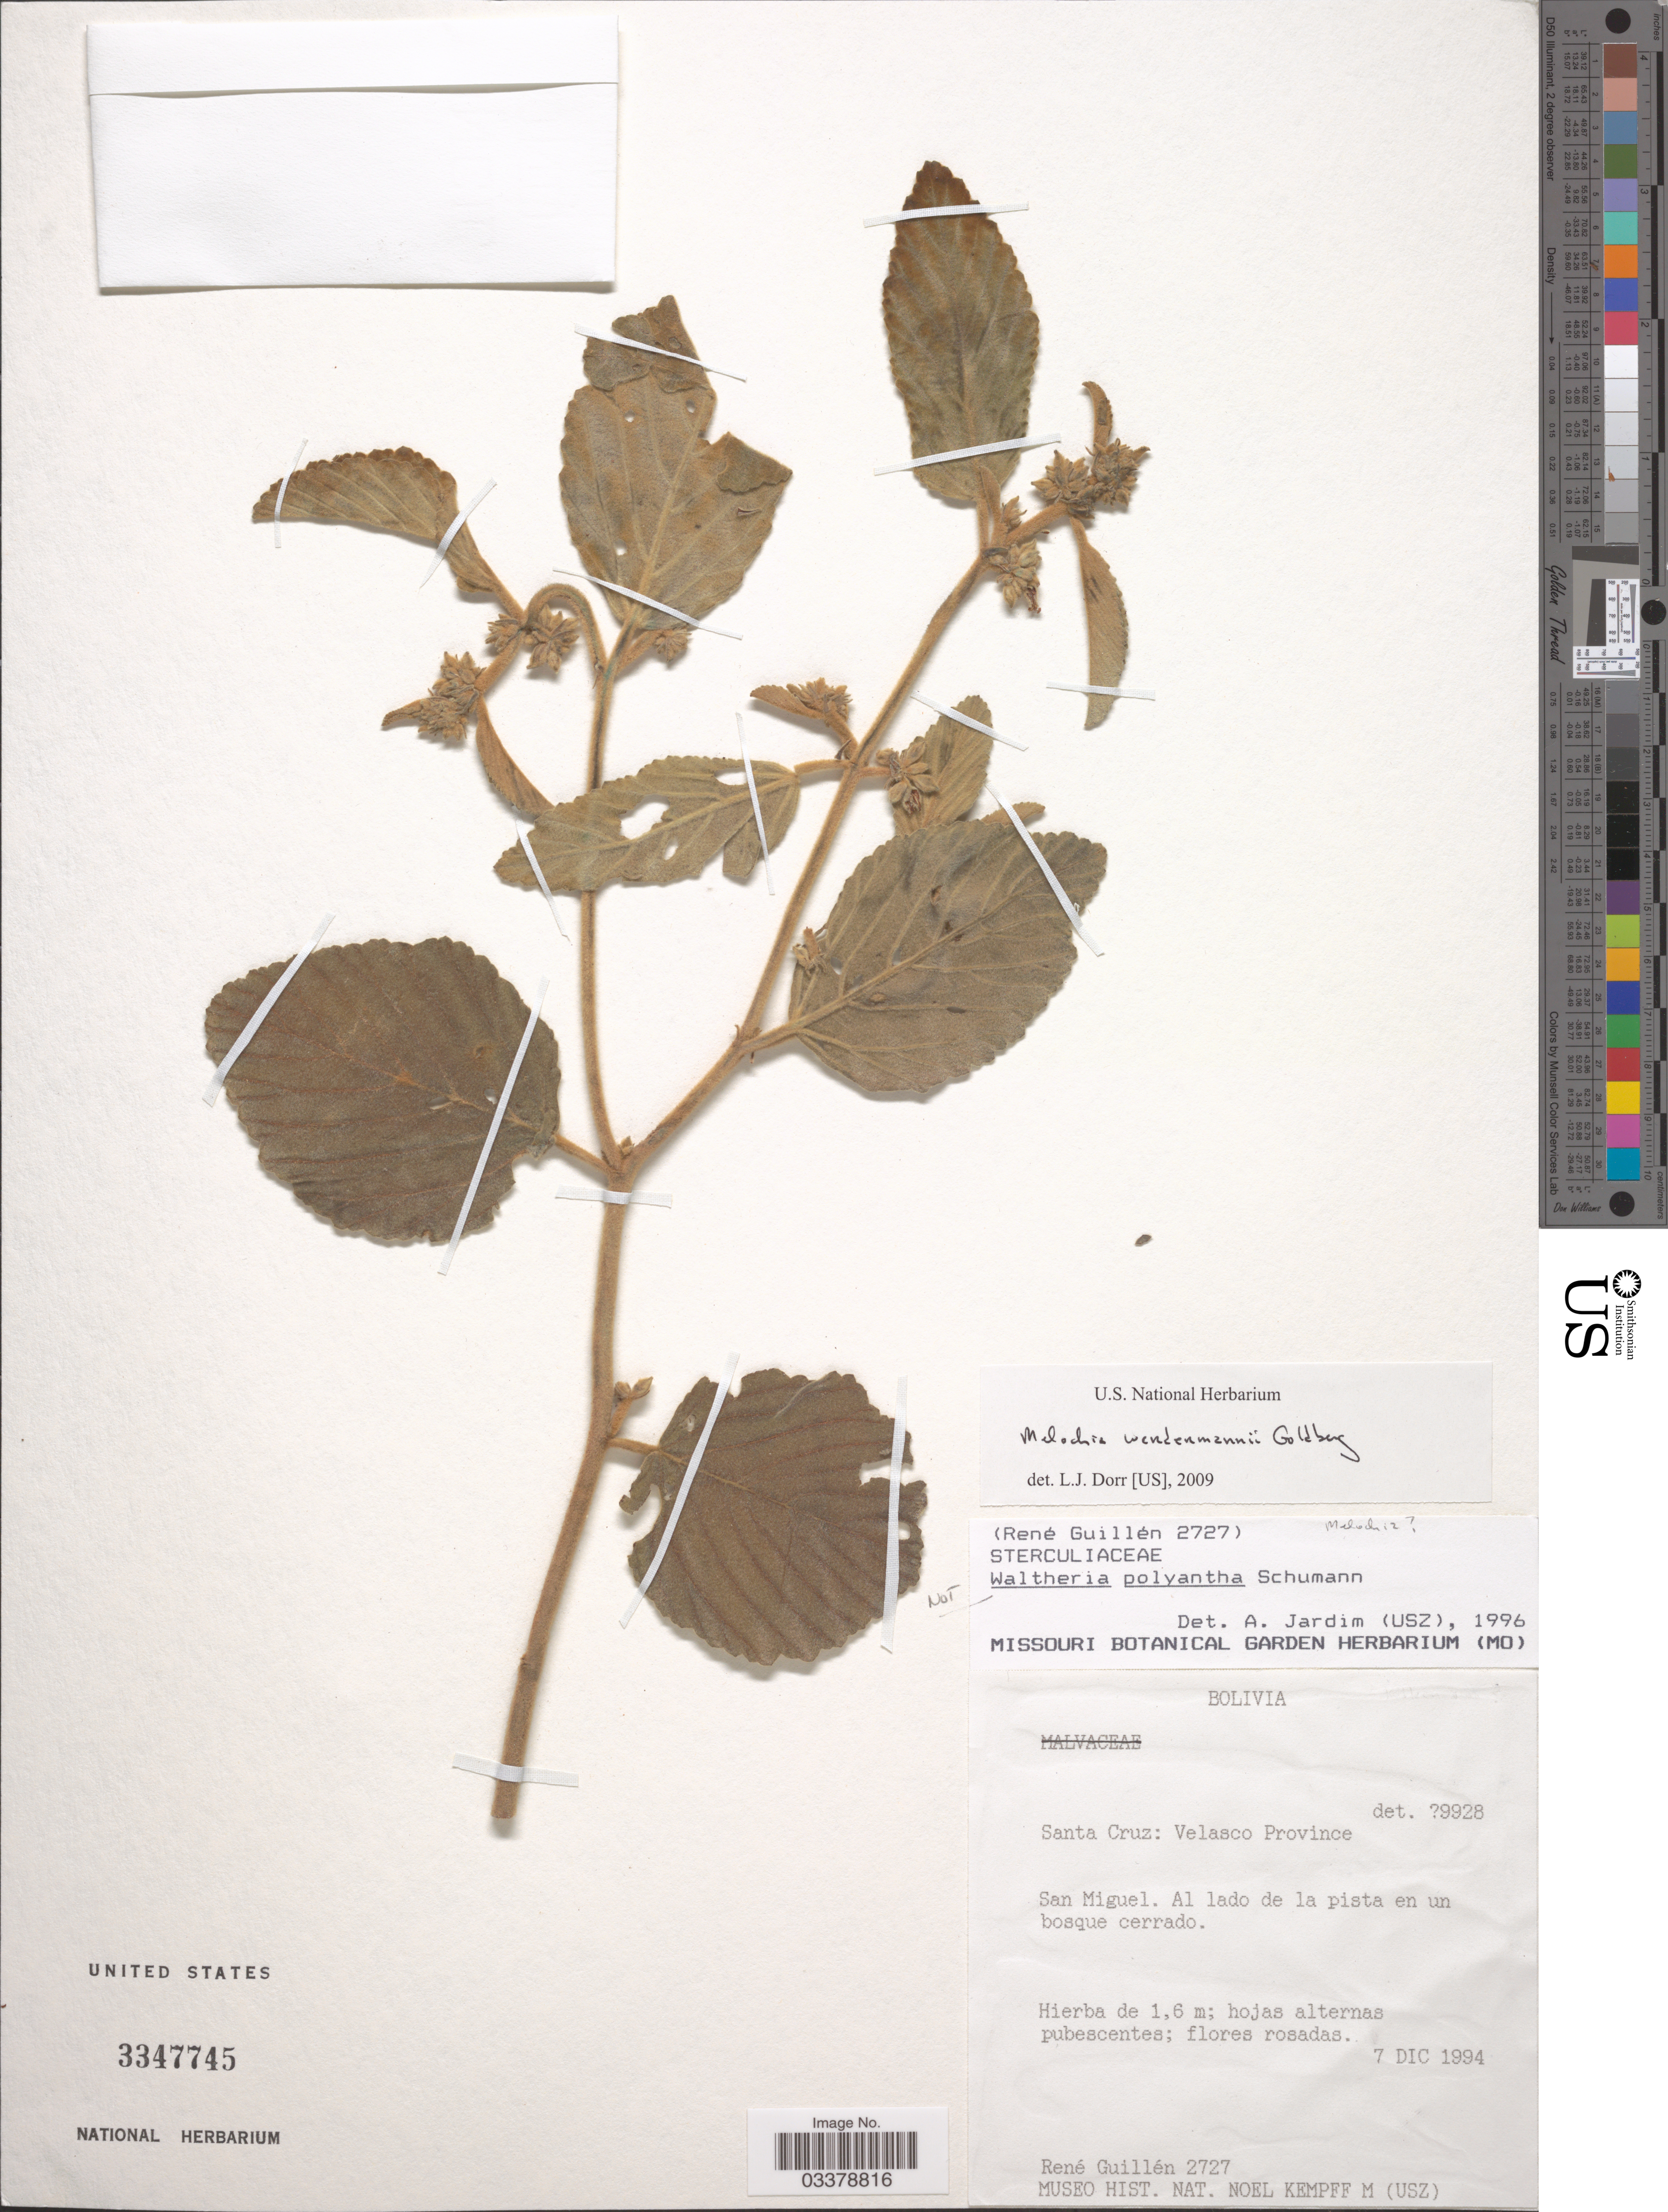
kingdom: Plantae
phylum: Tracheophyta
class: Magnoliopsida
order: Malvales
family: Malvaceae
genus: Melochia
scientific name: Melochia werdermannii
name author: Goldberg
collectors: R. Guillen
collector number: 2727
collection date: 1994-12-07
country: Bolivia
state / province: Santa Cruz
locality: Velasco Province, San Miguel. Al lado de la pista en un bosque cerrado.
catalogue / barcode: US 3347745